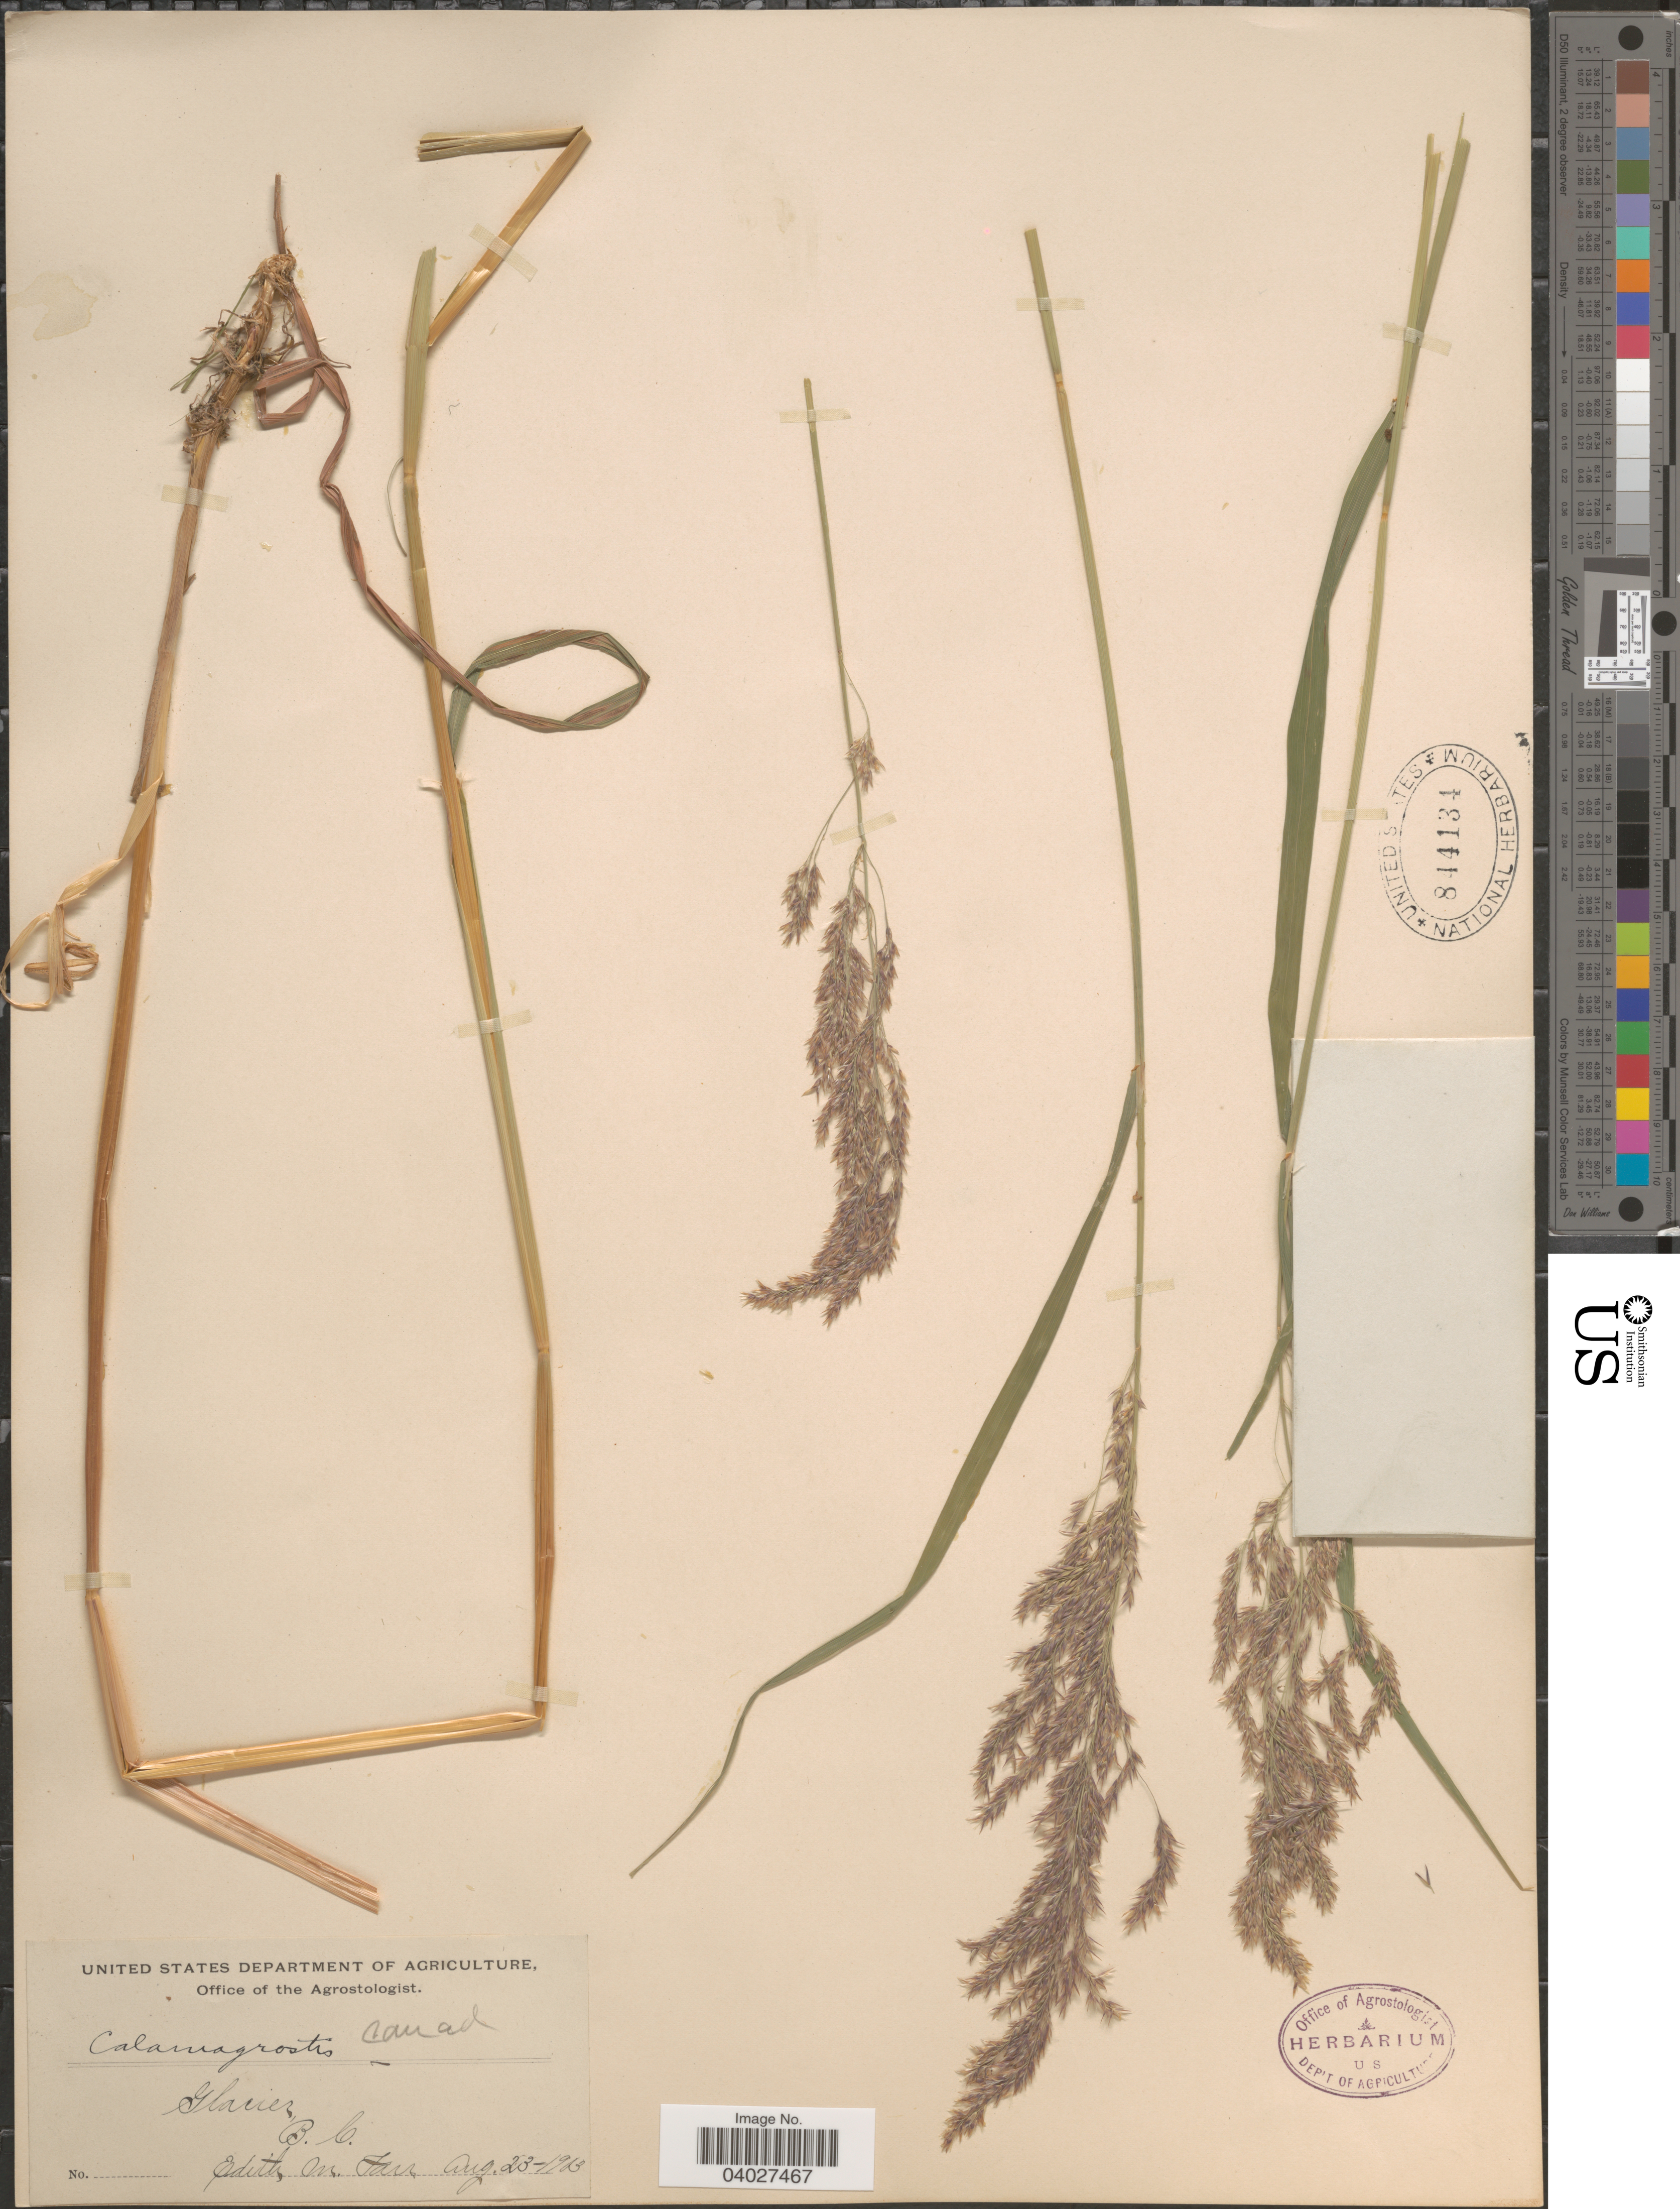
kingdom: Plantae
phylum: Tracheophyta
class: Liliopsida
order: Poales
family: Poaceae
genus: Calamagrostis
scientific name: Calamagrostis canadensis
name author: (Michx.) P. Beauv.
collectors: E. Farr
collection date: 1903-08-23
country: Canada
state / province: British Columbia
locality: Glacier.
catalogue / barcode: US 844134